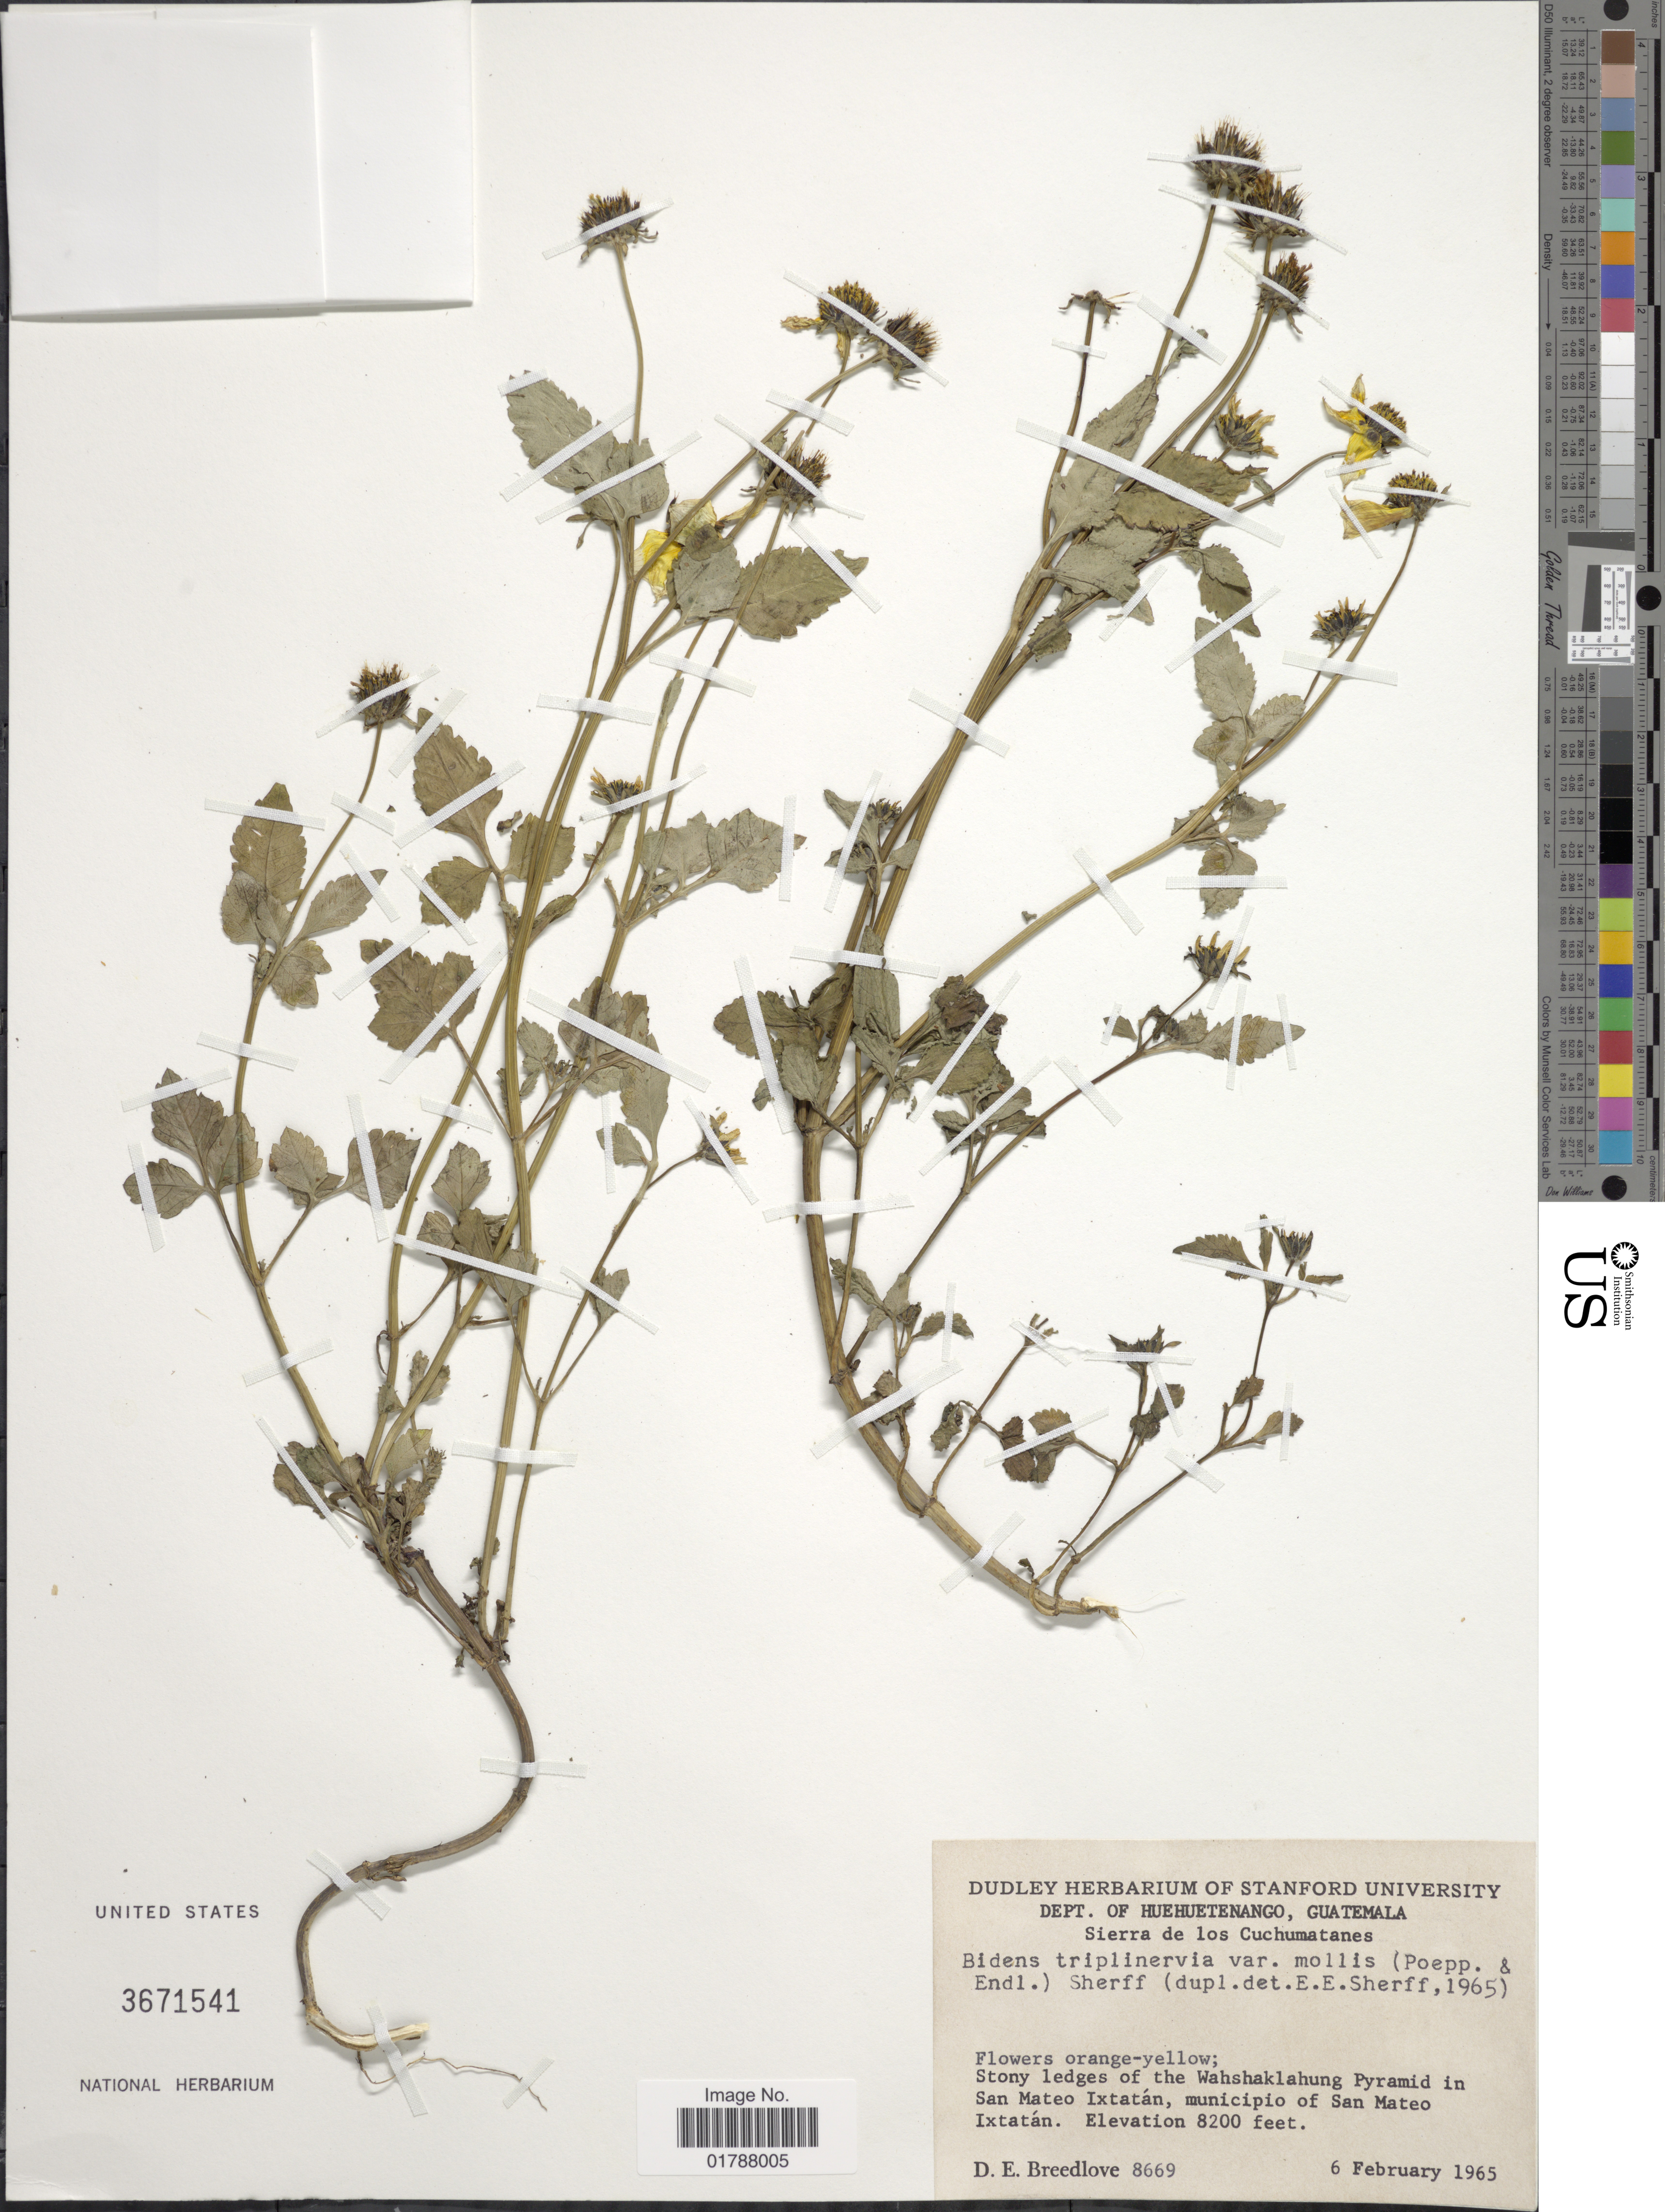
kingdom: Plantae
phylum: Tracheophyta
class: Magnoliopsida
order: Asterales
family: Asteraceae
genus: Bidens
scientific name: Bidens triplinervia var. mollis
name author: (Poepp.) Sherff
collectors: D. E. Breedlove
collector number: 8669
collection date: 1965-02-06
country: Guatemala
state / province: Huehuetenango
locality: Dept. of Huehuetenango, Guatemala, Sierra de los Cuchumatanes, Stony ledges of the Wahshaklahung Pyramid in San Mateo Ixtatan, Municipio of San Mateo Ixtatan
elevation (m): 2499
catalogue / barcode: US 3671541